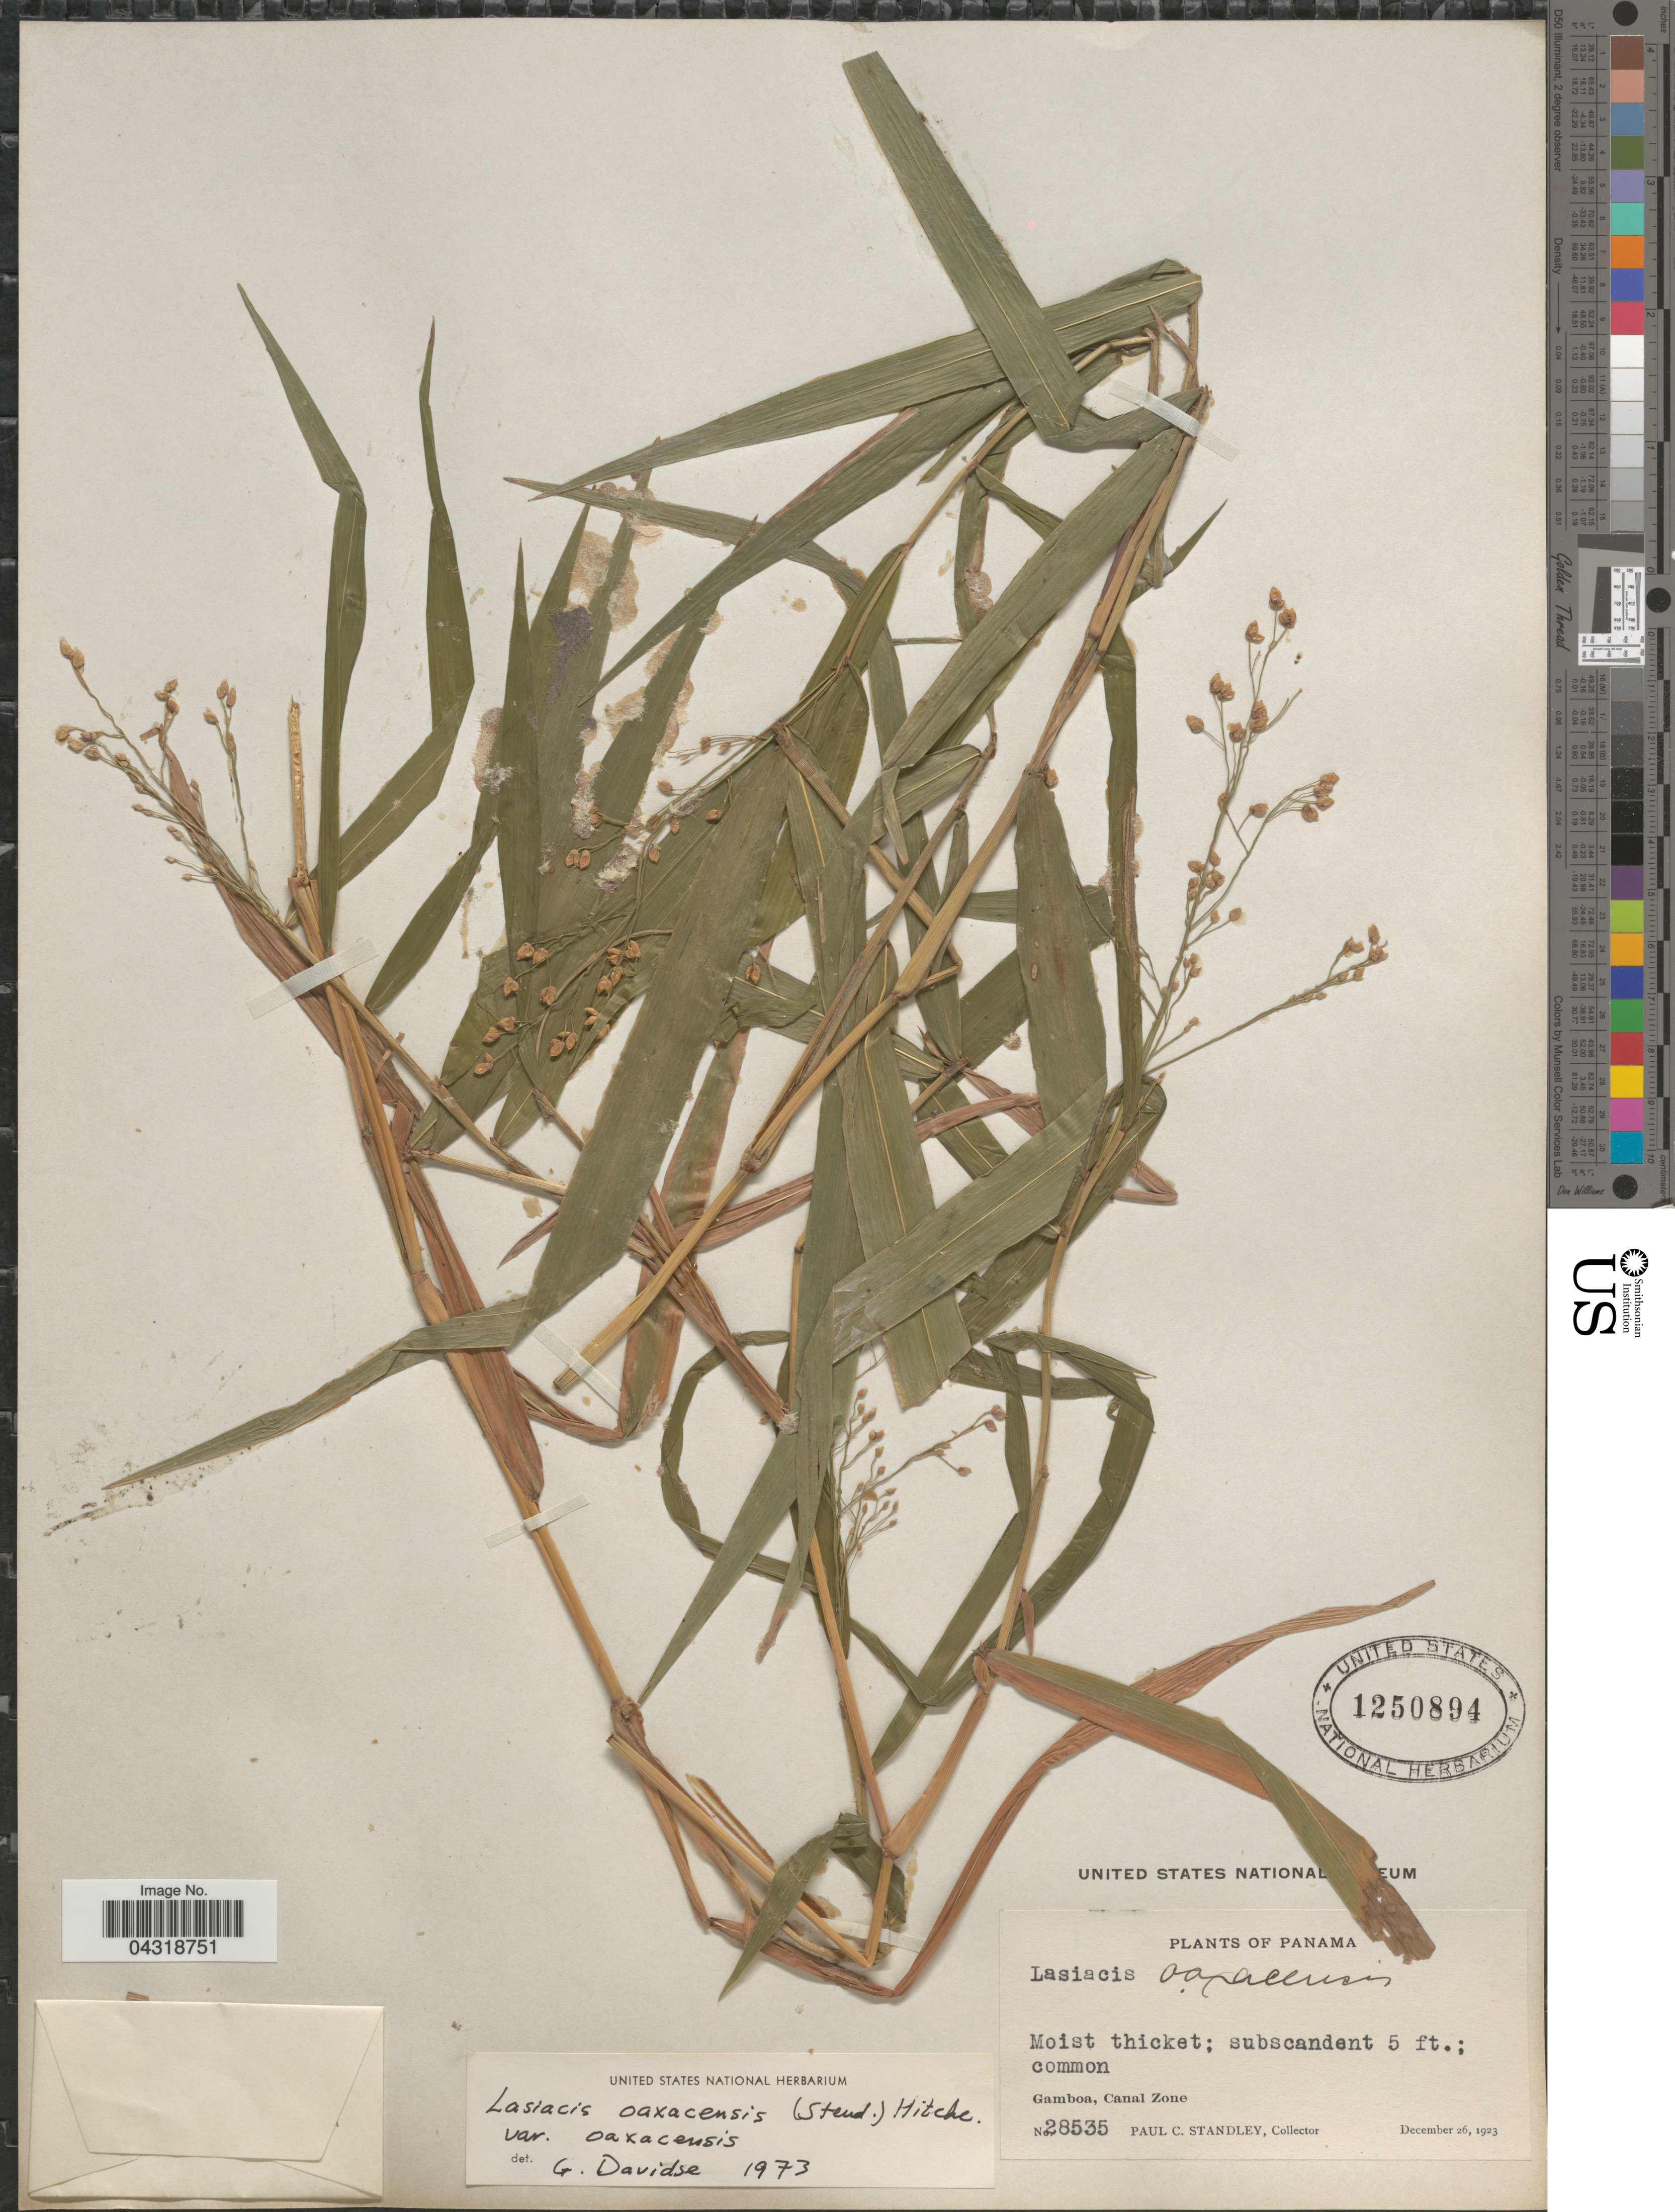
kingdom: Plantae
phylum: Tracheophyta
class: Liliopsida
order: Poales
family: Poaceae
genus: Lasiacis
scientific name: Lasiacis oaxacensis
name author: (Steud.) Hitchc.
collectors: P. C. Standley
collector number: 28535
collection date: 1923-12-26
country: Panama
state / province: Colón / Panamá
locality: Gamboa, Canal Zone.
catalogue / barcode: US 1250894